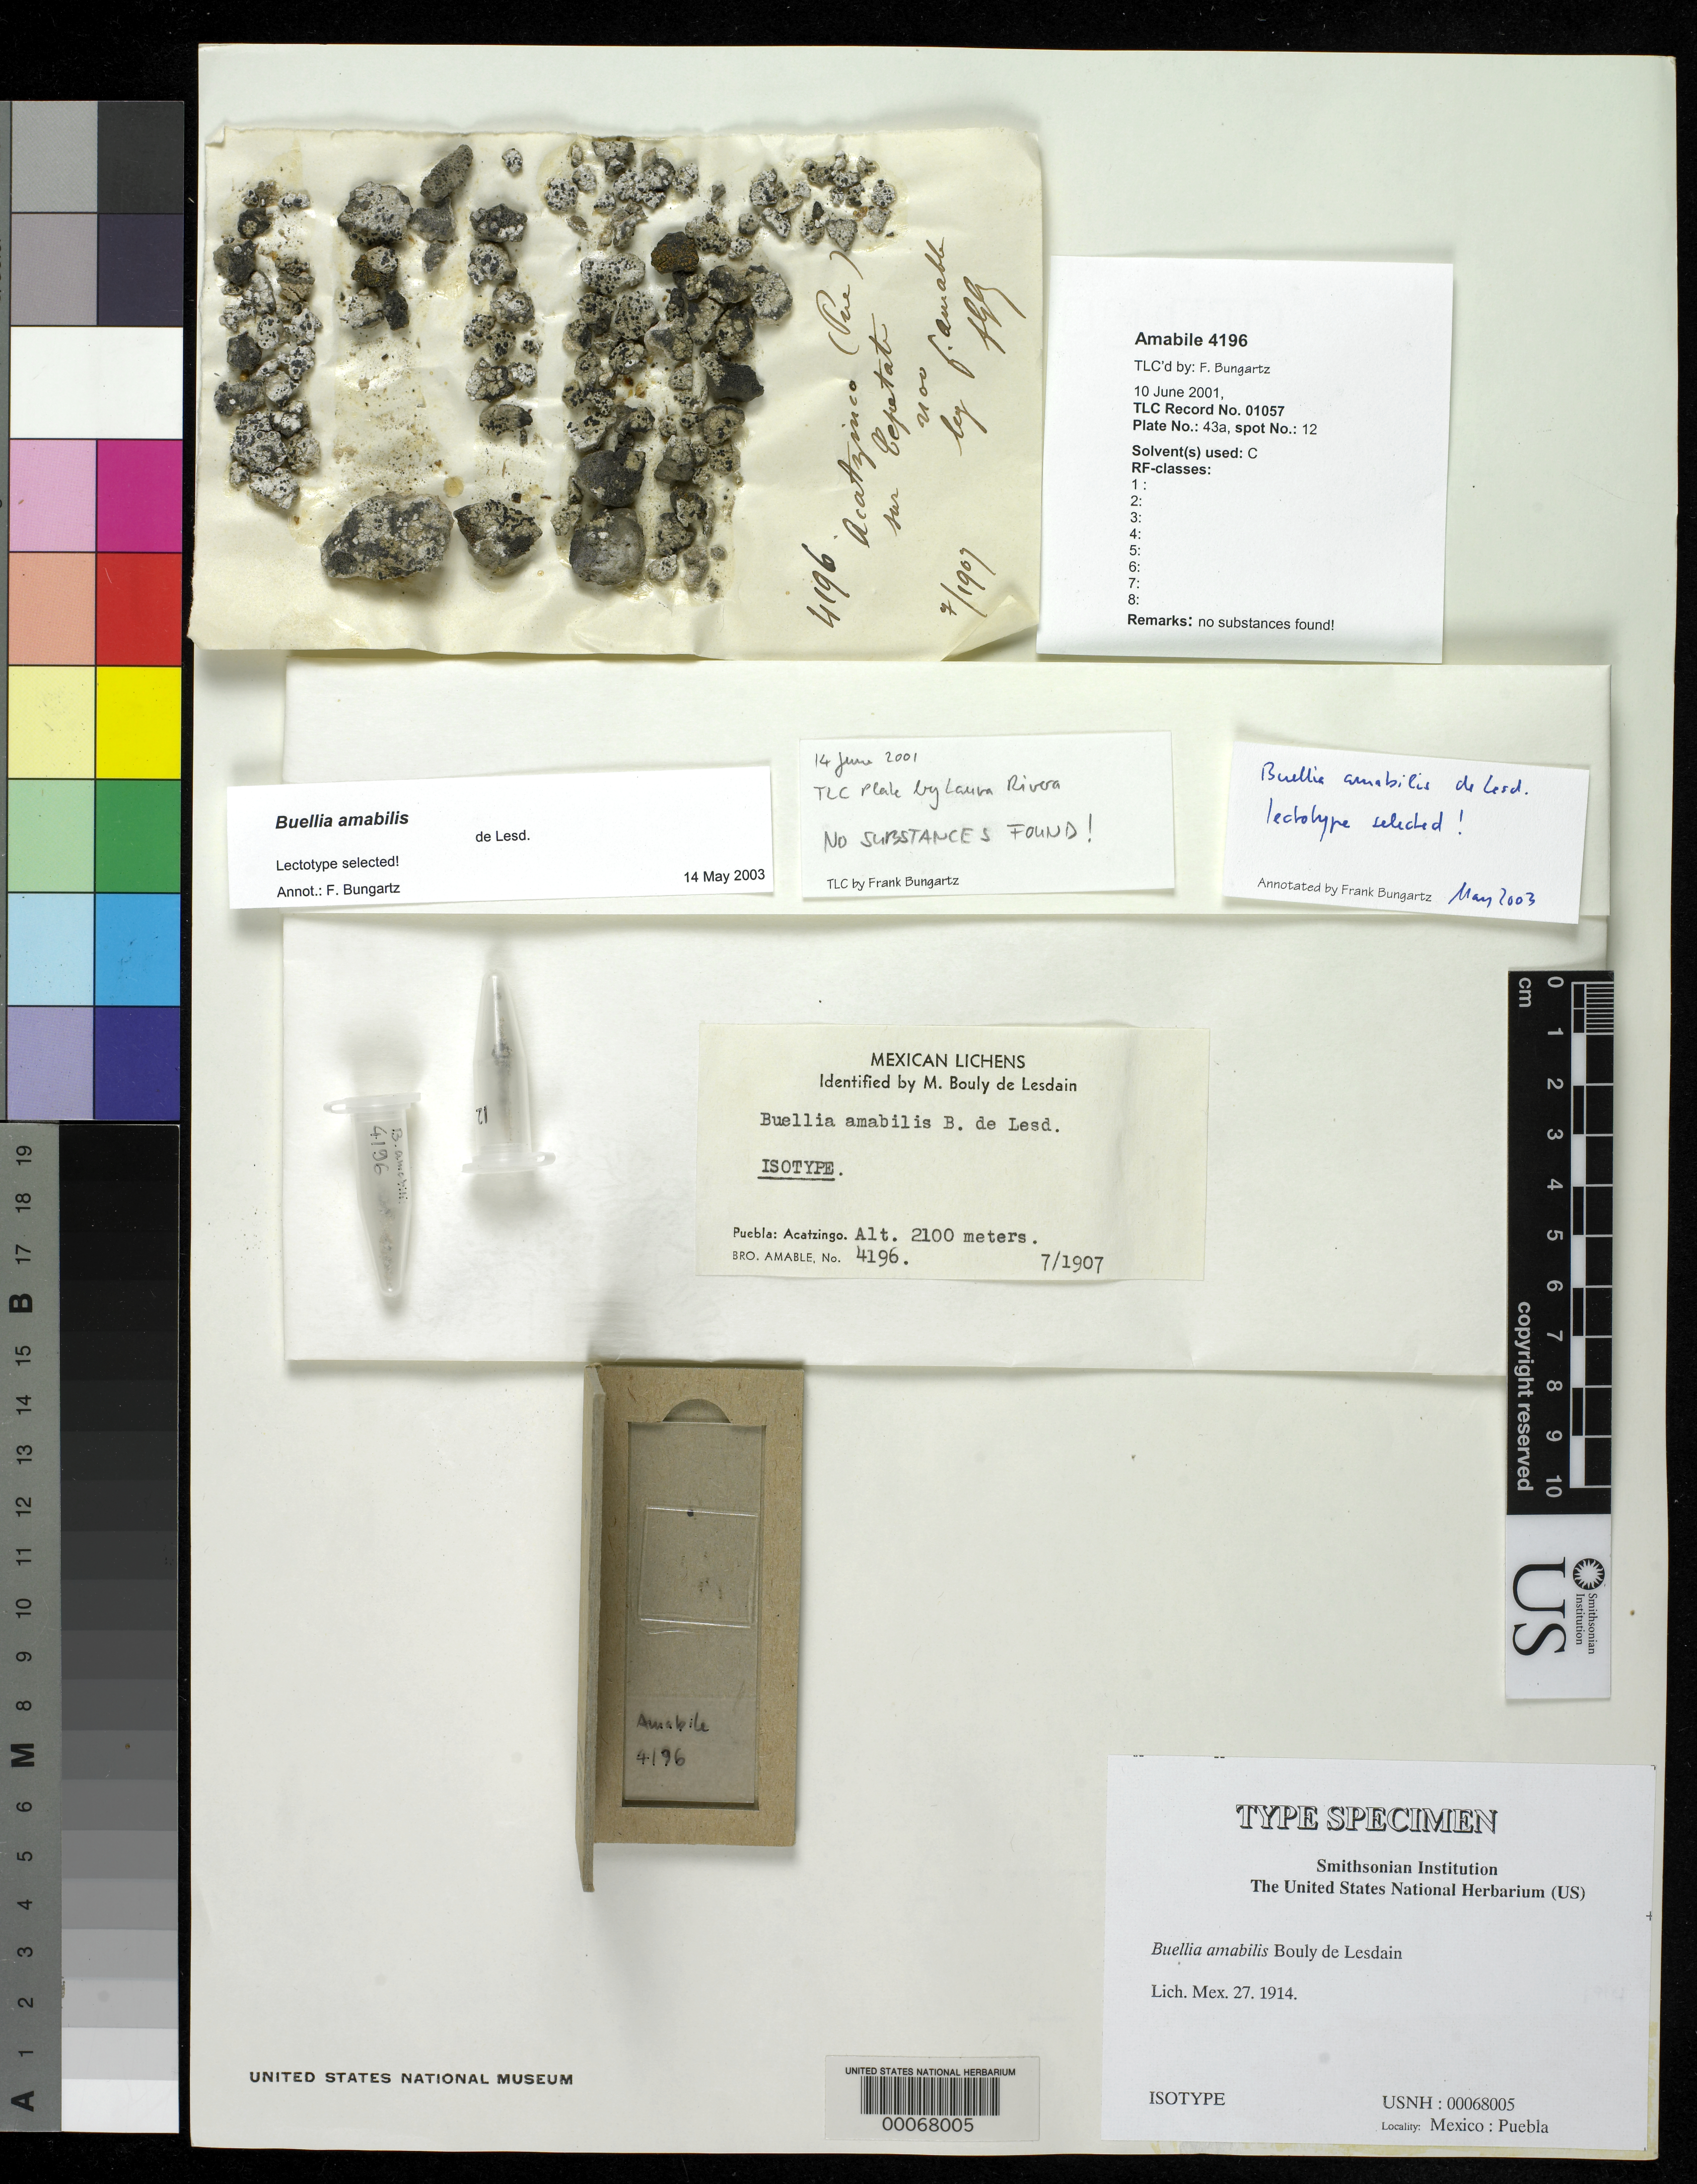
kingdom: Fungi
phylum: Ascomycota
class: Lecanoromycetes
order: Caliciales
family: Caliciaceae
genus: Buellia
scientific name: Buellia amabilis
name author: B. de Lesd.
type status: Isotype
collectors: B. Amable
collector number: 4196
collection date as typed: Jul 1907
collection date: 1907-07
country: Mexico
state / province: Puebla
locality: Acatzingo.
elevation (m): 2100